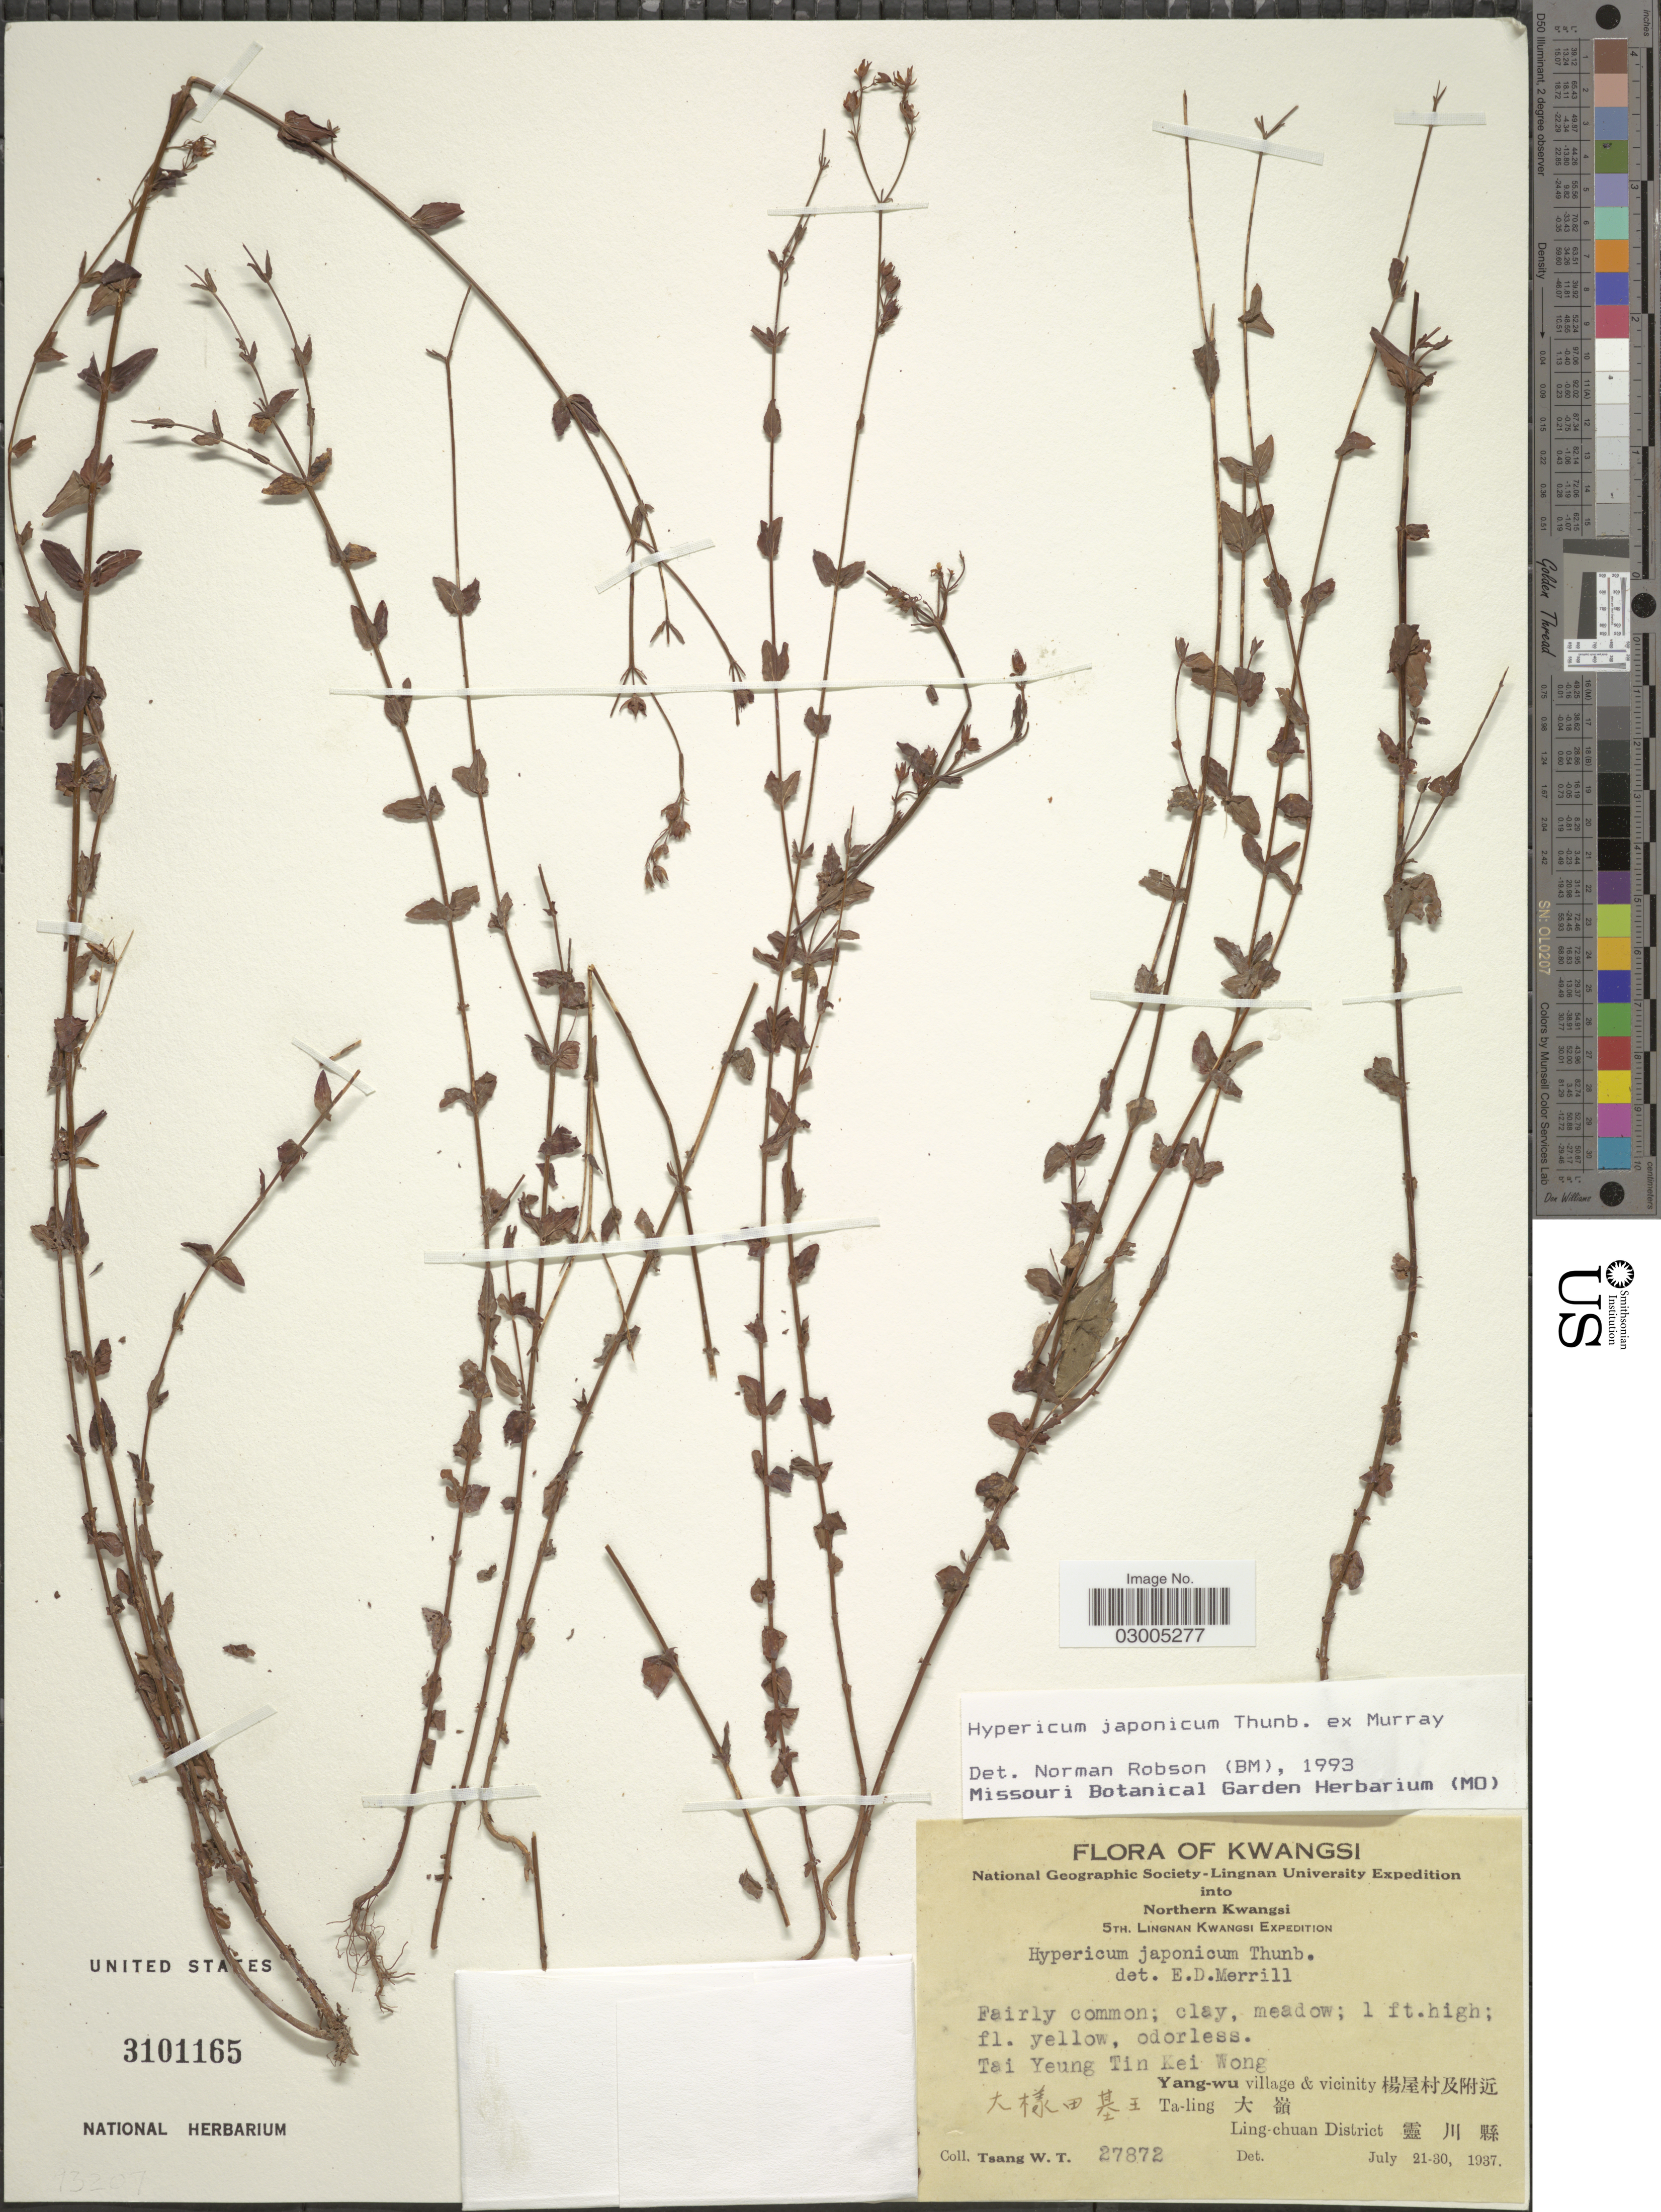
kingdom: Plantae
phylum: Tracheophyta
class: Magnoliopsida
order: Malpighiales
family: Hypericaceae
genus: Hypericum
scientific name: Hypericum japonicum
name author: Thunb.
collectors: W. T. Tsang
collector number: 27872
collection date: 1937-07-21/1937-07-30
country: China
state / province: Guangxi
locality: Kwangsi. Northern Kwangsi. Tai Yeung Tin Kei Wong. Yang-wu village & vicinity. Ta-ling, Ling-chuan District.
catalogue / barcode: US 3101165